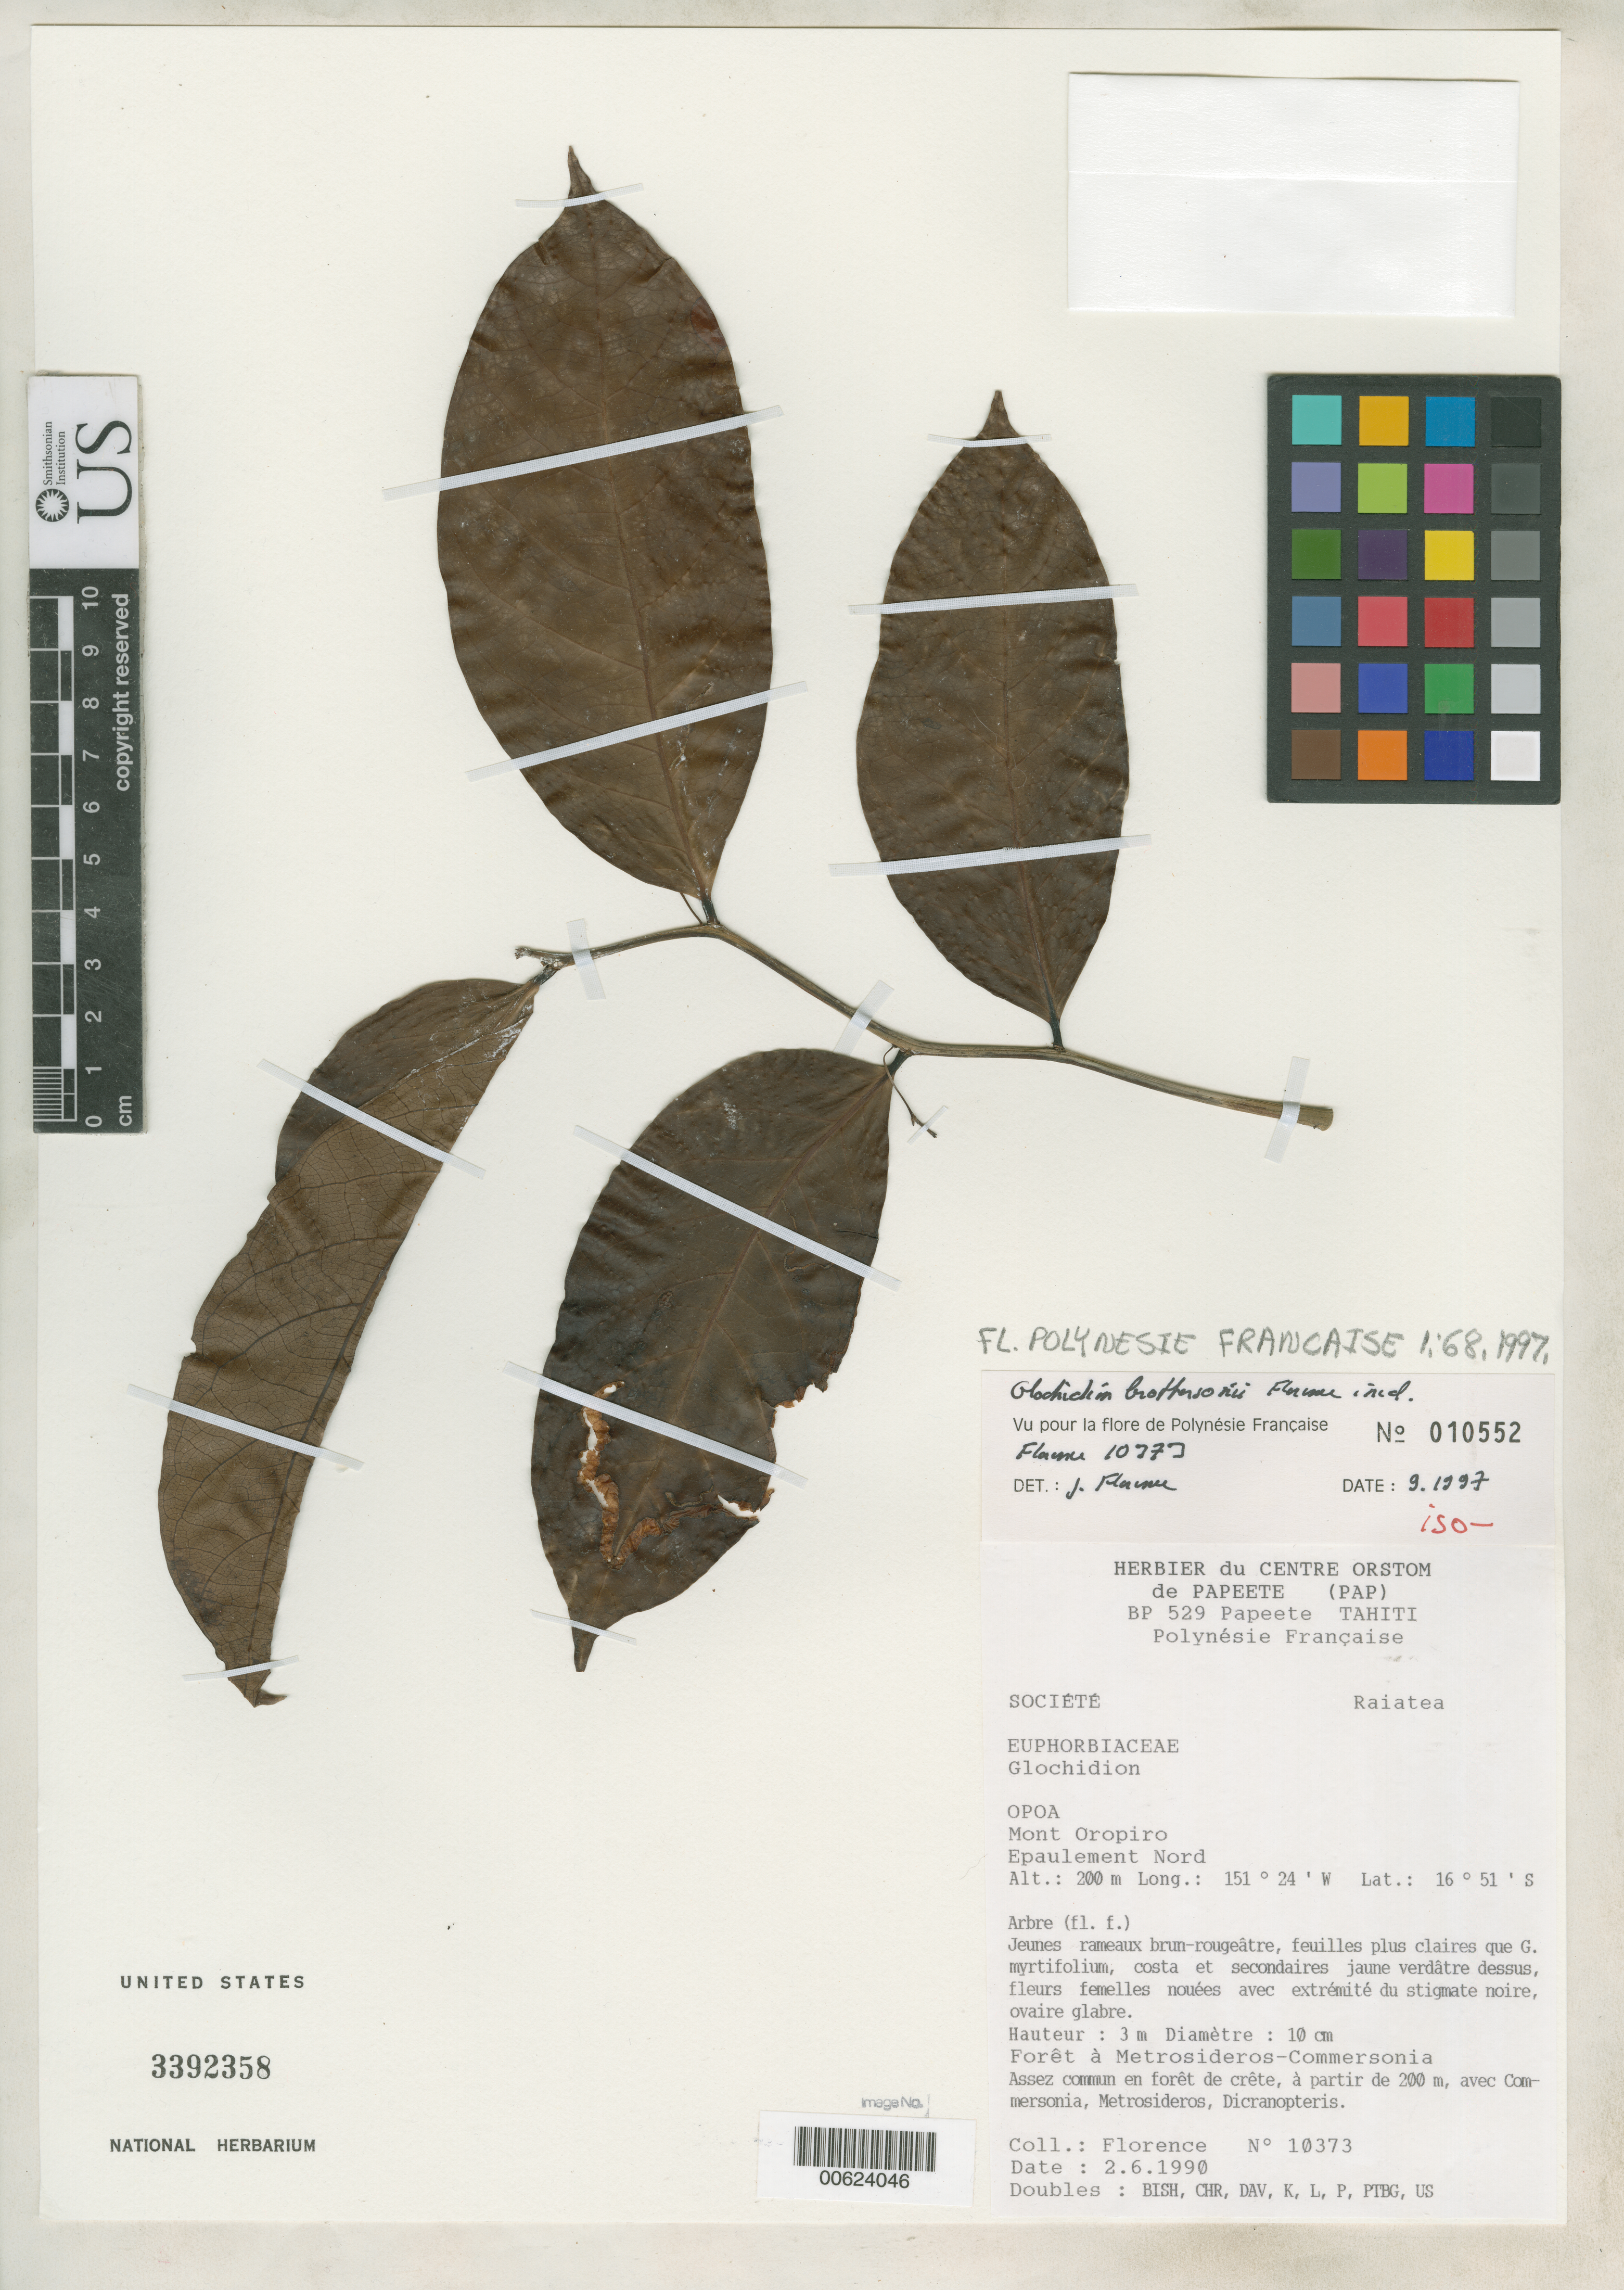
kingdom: Plantae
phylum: Tracheophyta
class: Magnoliopsida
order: Malpighiales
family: Phyllanthaceae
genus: Glochidion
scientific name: Glochidion brothersonii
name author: J. Florence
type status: Isotype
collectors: J. Florence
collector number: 10373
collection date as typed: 02 Jun 1990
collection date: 1990-06-02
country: French Polynesia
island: Raiatea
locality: Opoa, Mont Oropiro, epaulement nord. [Society Is.]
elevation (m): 200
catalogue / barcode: US 3392358